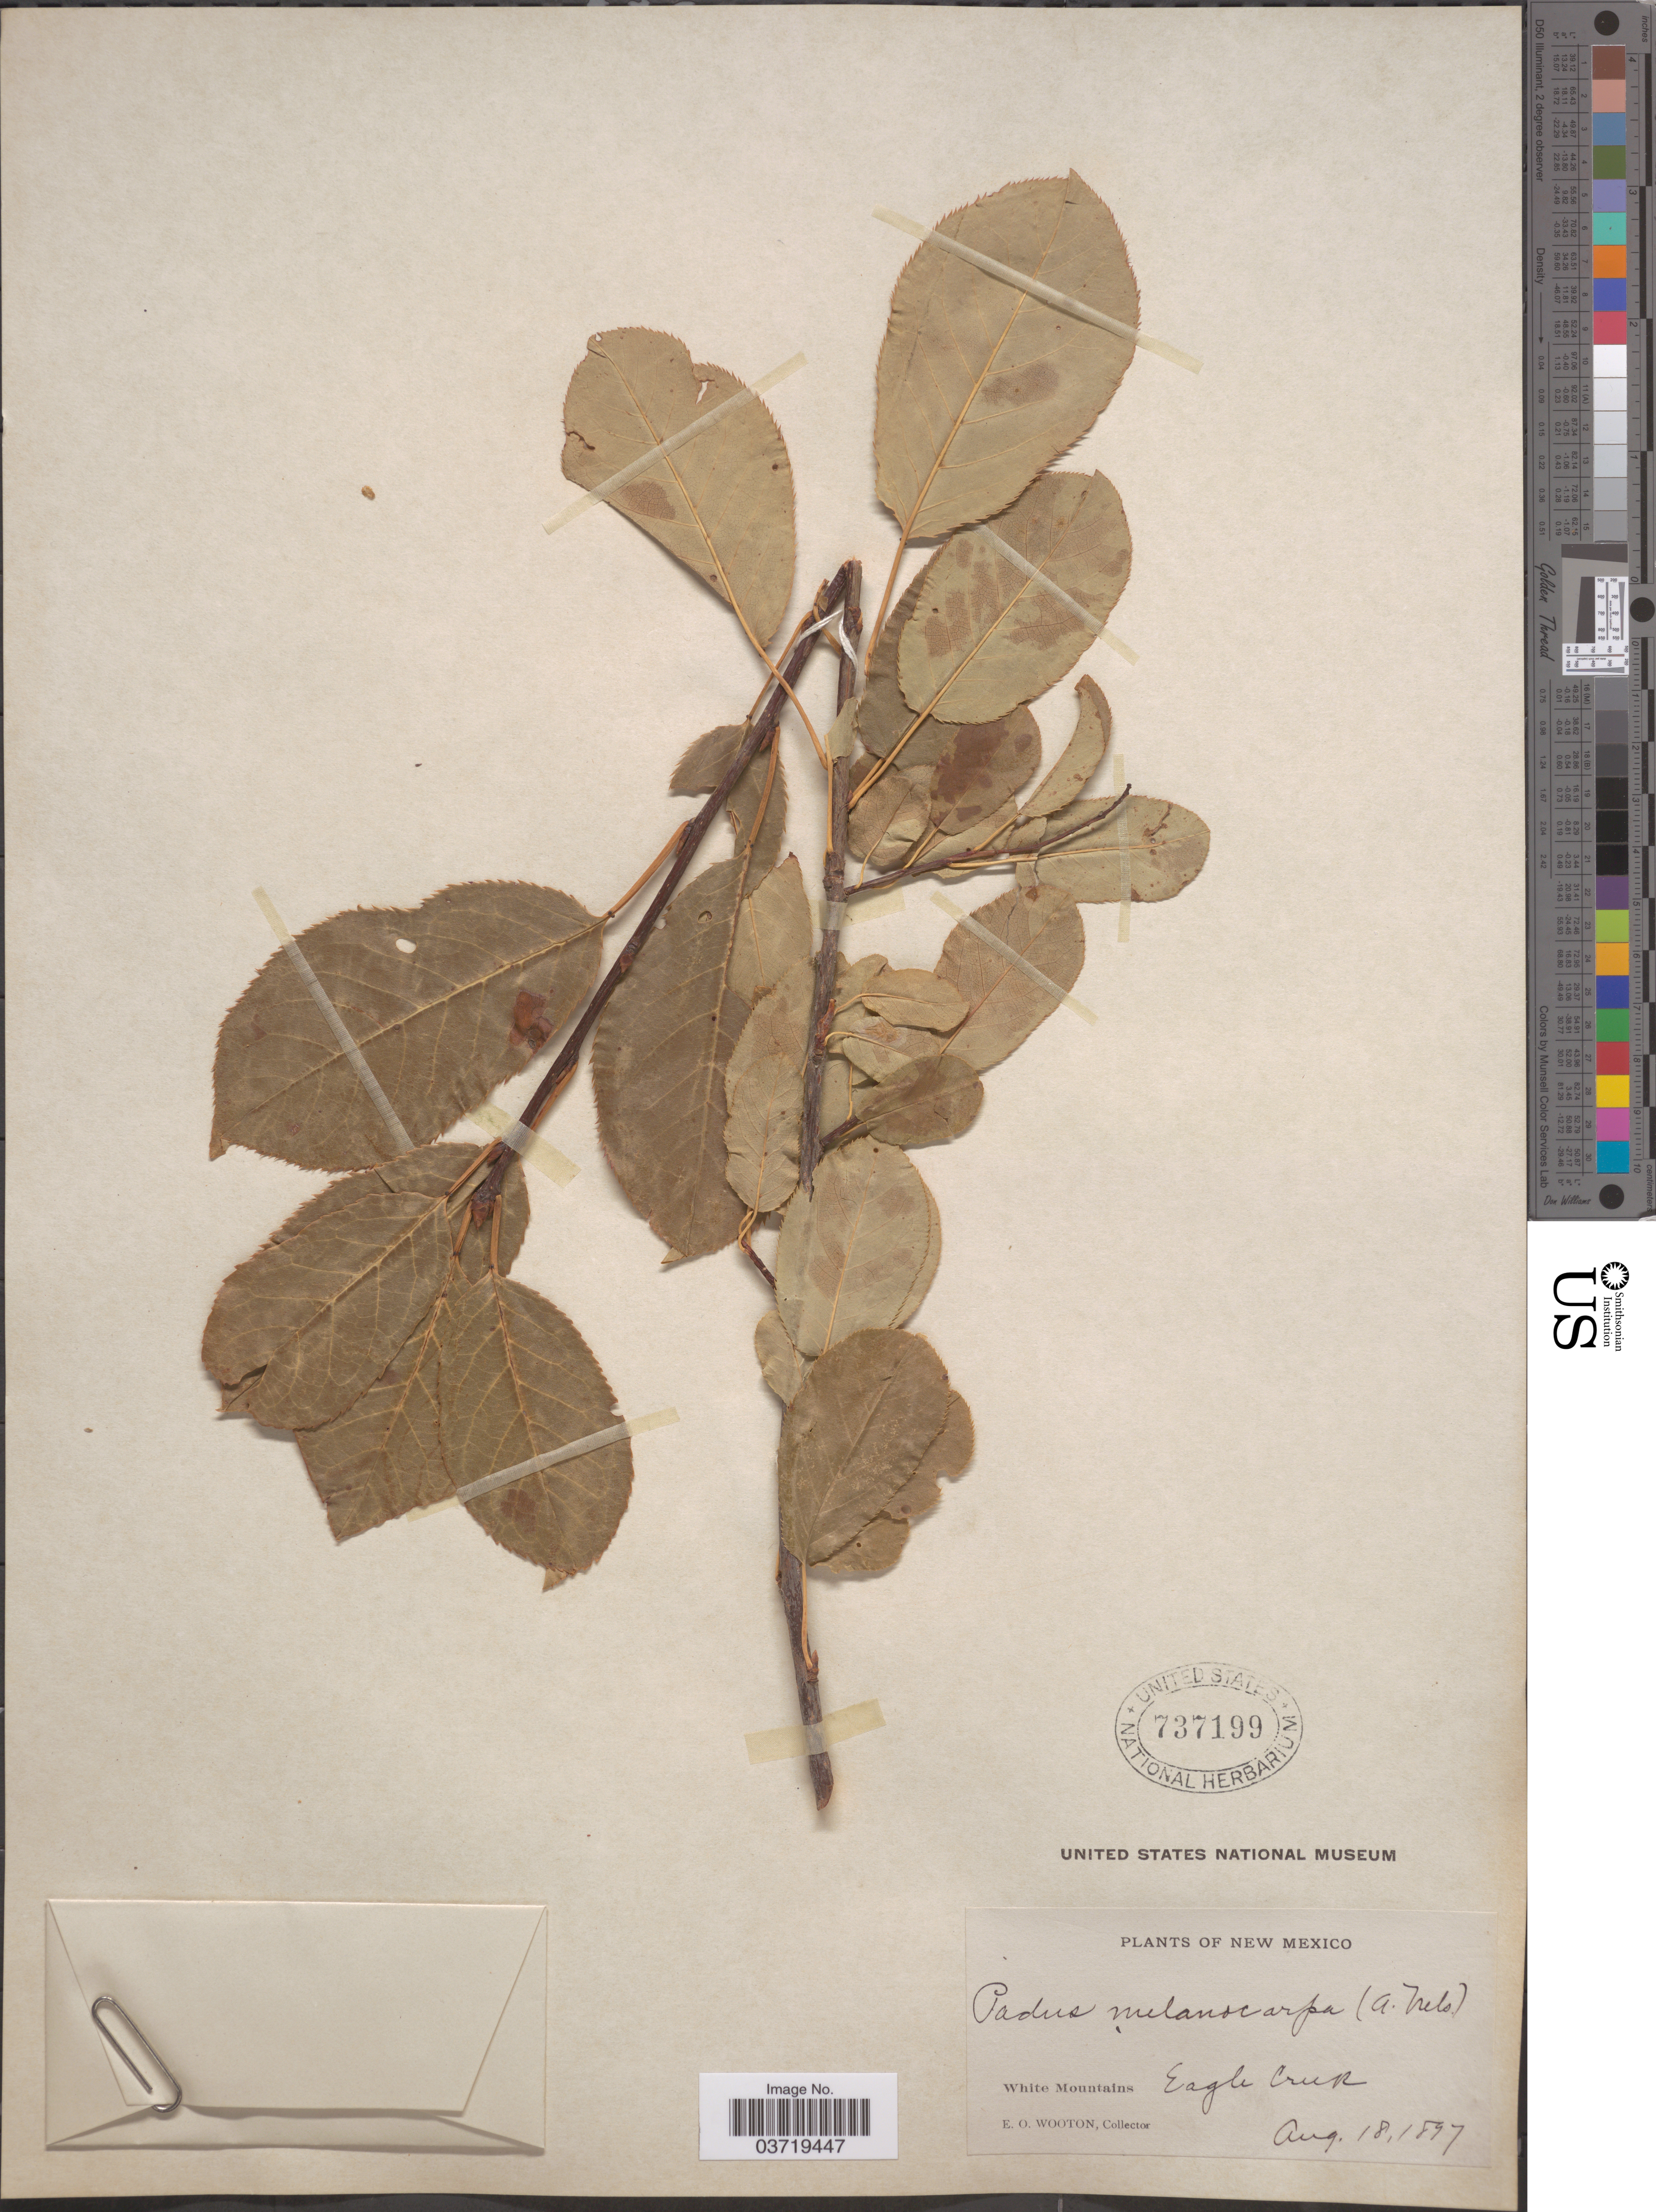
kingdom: Plantae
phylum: Tracheophyta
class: Magnoliopsida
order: Rosales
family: Rosaceae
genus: Prunus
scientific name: Prunus virginiana var. demissa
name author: (Nutt.) Torr.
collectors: E. O. Wooton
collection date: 1897-08-18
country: United States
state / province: New Mexico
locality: White Mountains. Eagle Creek.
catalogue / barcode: US 737199